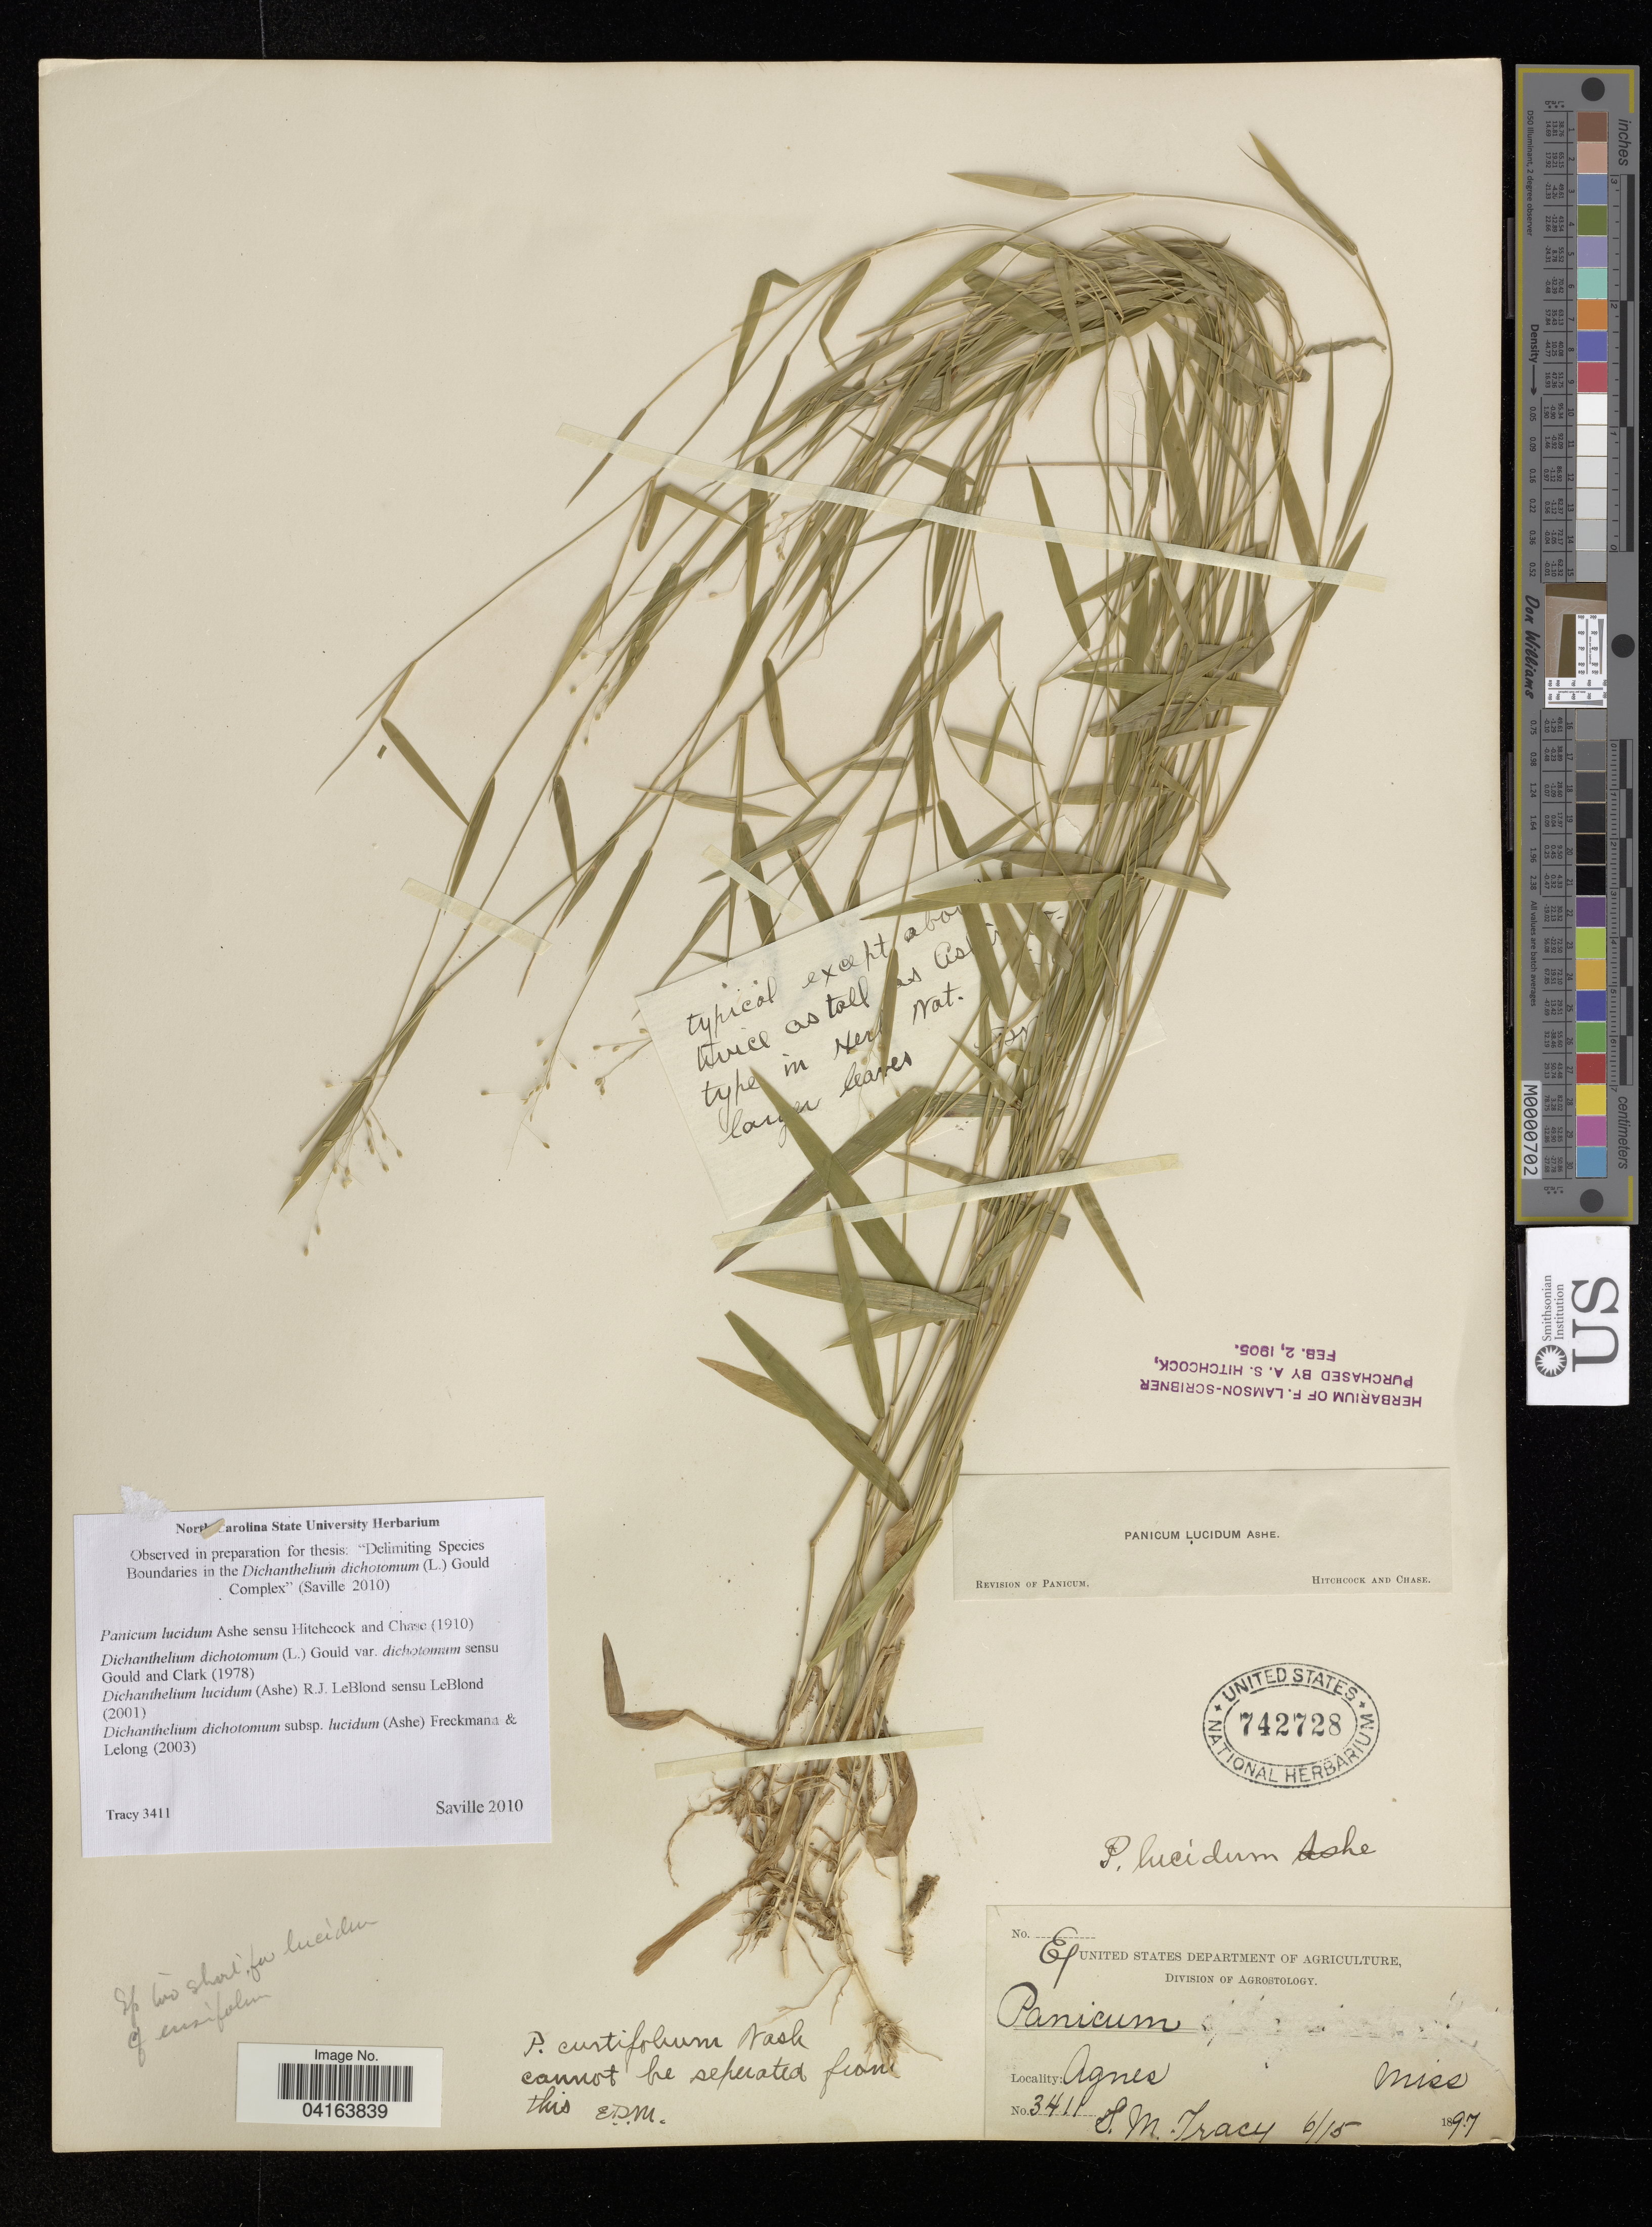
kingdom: Plantae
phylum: Tracheophyta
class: Liliopsida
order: Poales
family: Poaceae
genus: Dichanthelium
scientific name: Dichanthelium dichotomum subsp. lucidum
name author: (Ashe) Freckmann & Lelong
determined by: Saville, A. C., (NCSC), North Carolina State University (UNITED STATES)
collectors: S. M. Tracy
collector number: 3411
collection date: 1897-06-15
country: United States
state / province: Mississippi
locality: Agnes.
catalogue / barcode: US 742728